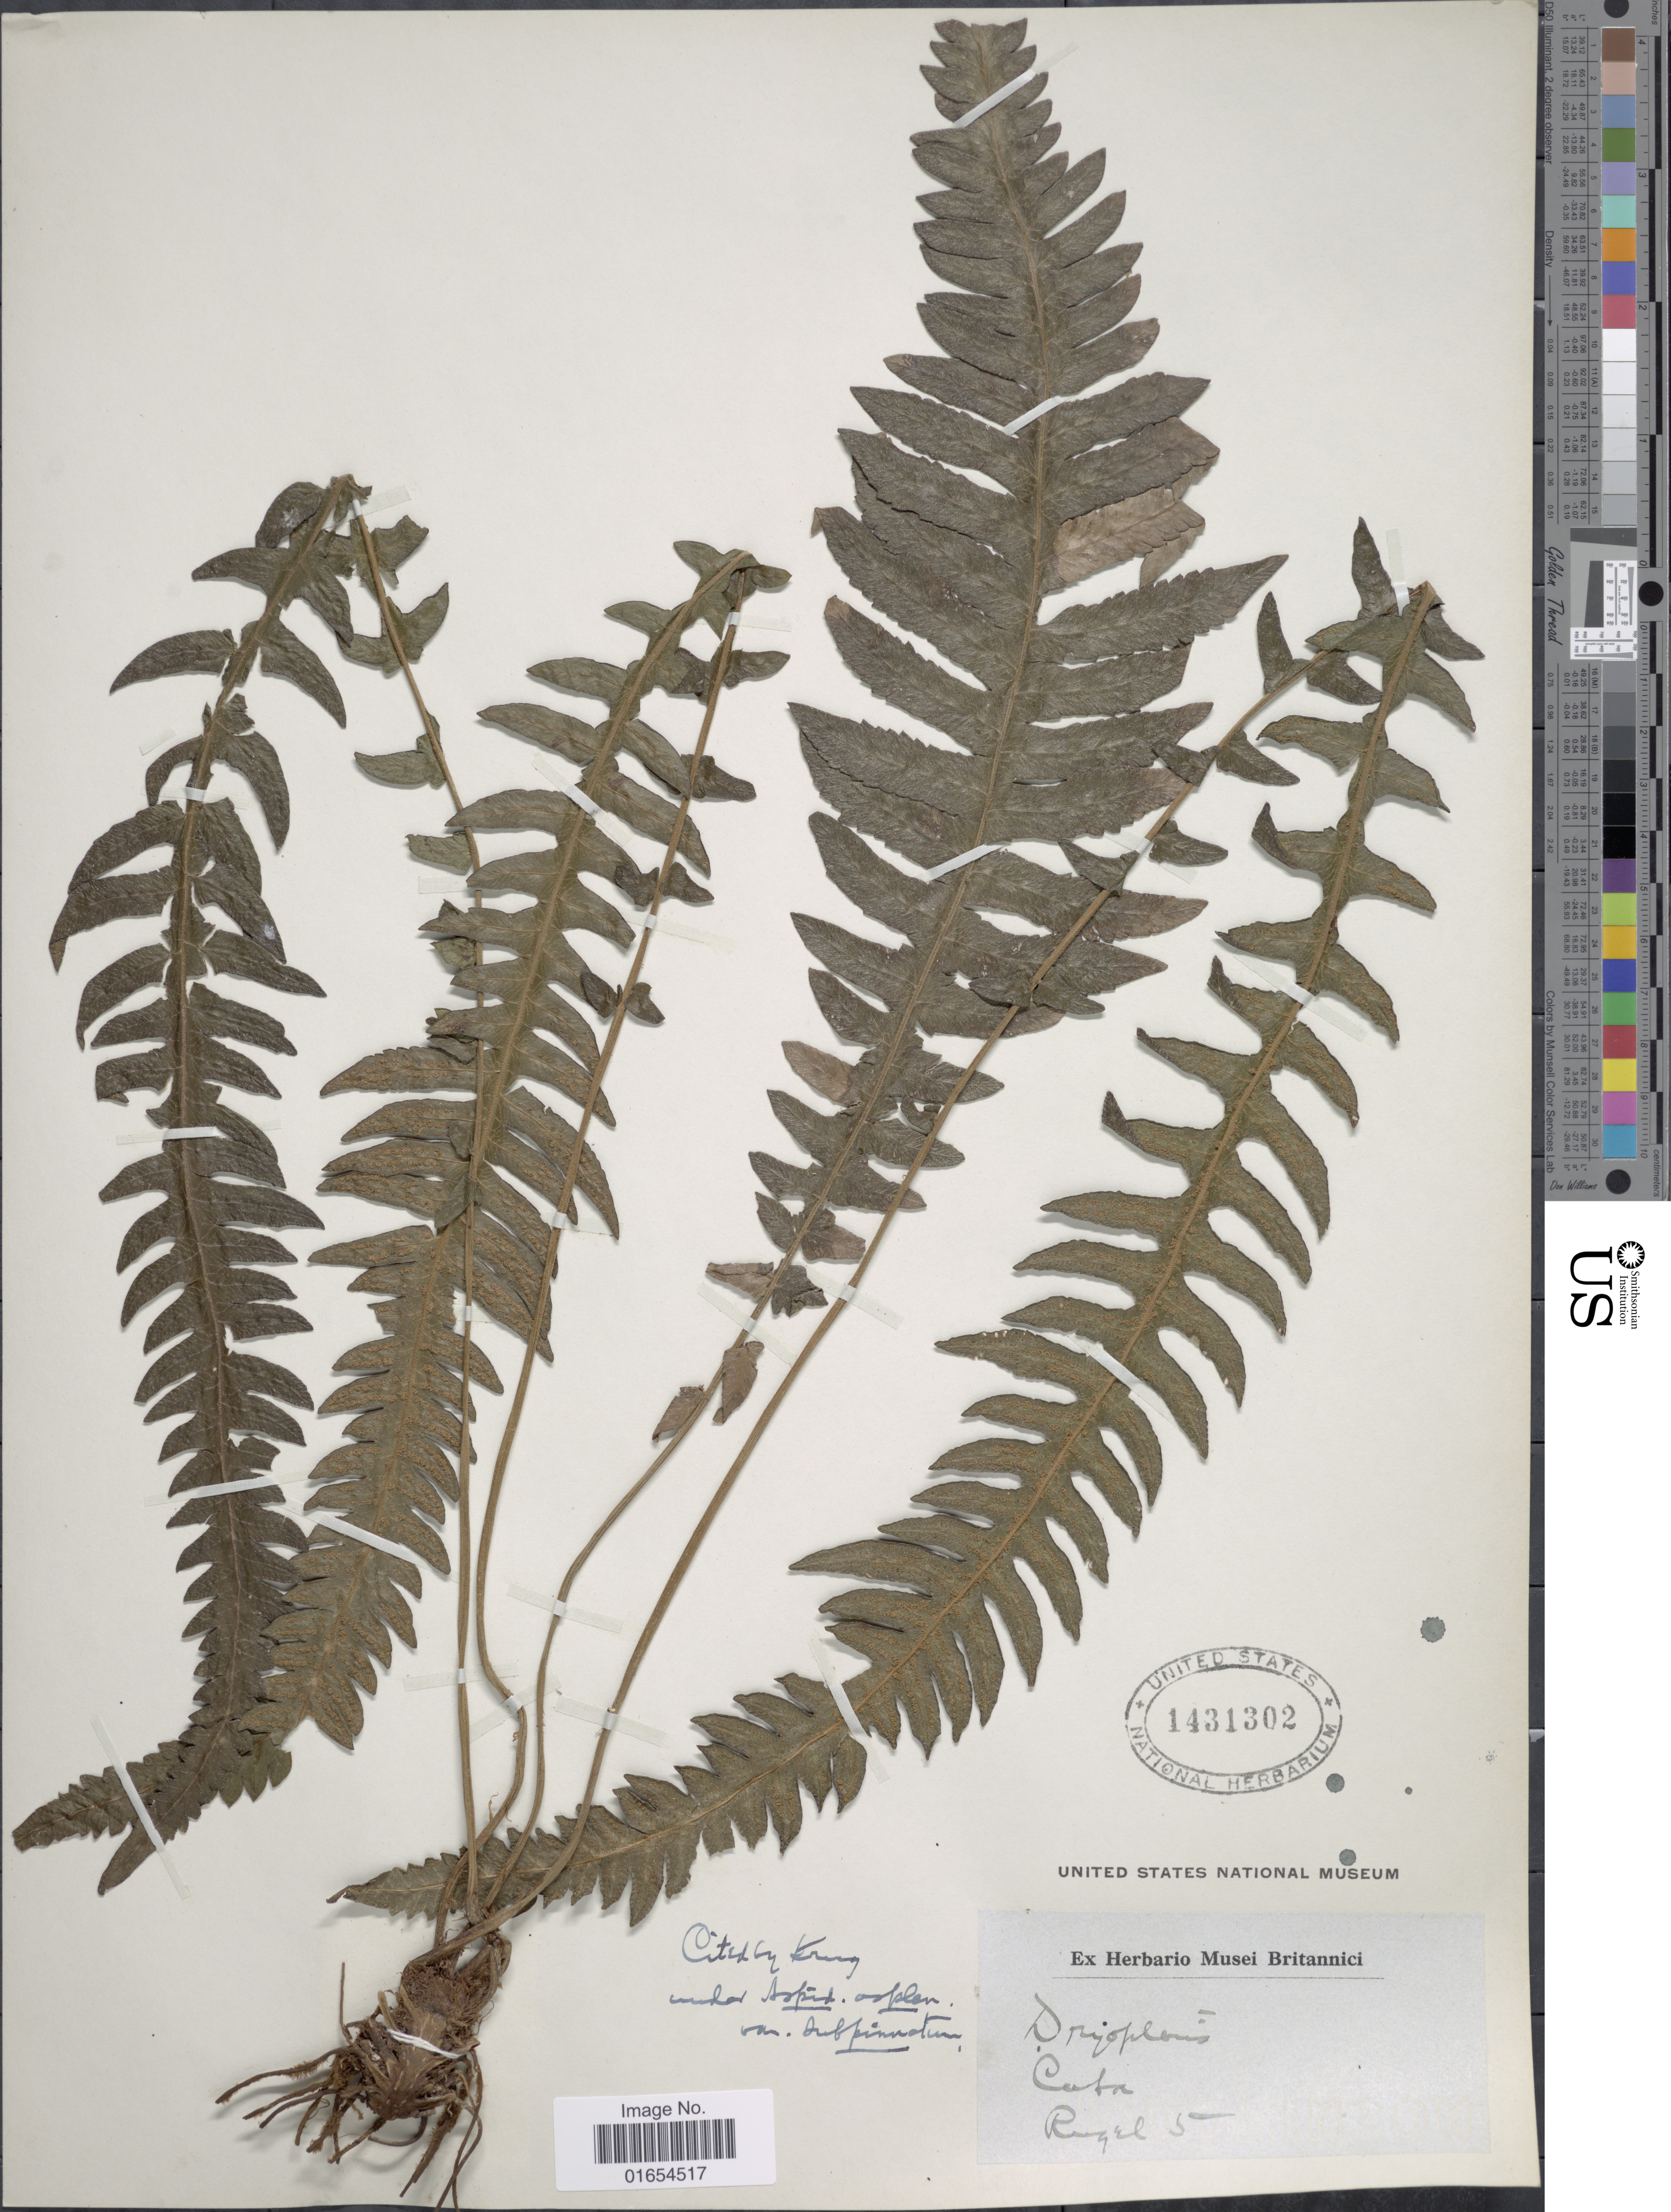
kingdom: Plantae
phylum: Tracheophyta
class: Polypodiopsida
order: Polypodiales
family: Thelypteridaceae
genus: Goniopteris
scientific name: Goniopteris guadelupensis (Wikstr.) comb. nov., ined 2015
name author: (Wikstr.)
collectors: Rugel, --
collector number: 5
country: Cuba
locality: Cuba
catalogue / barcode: US 1431302